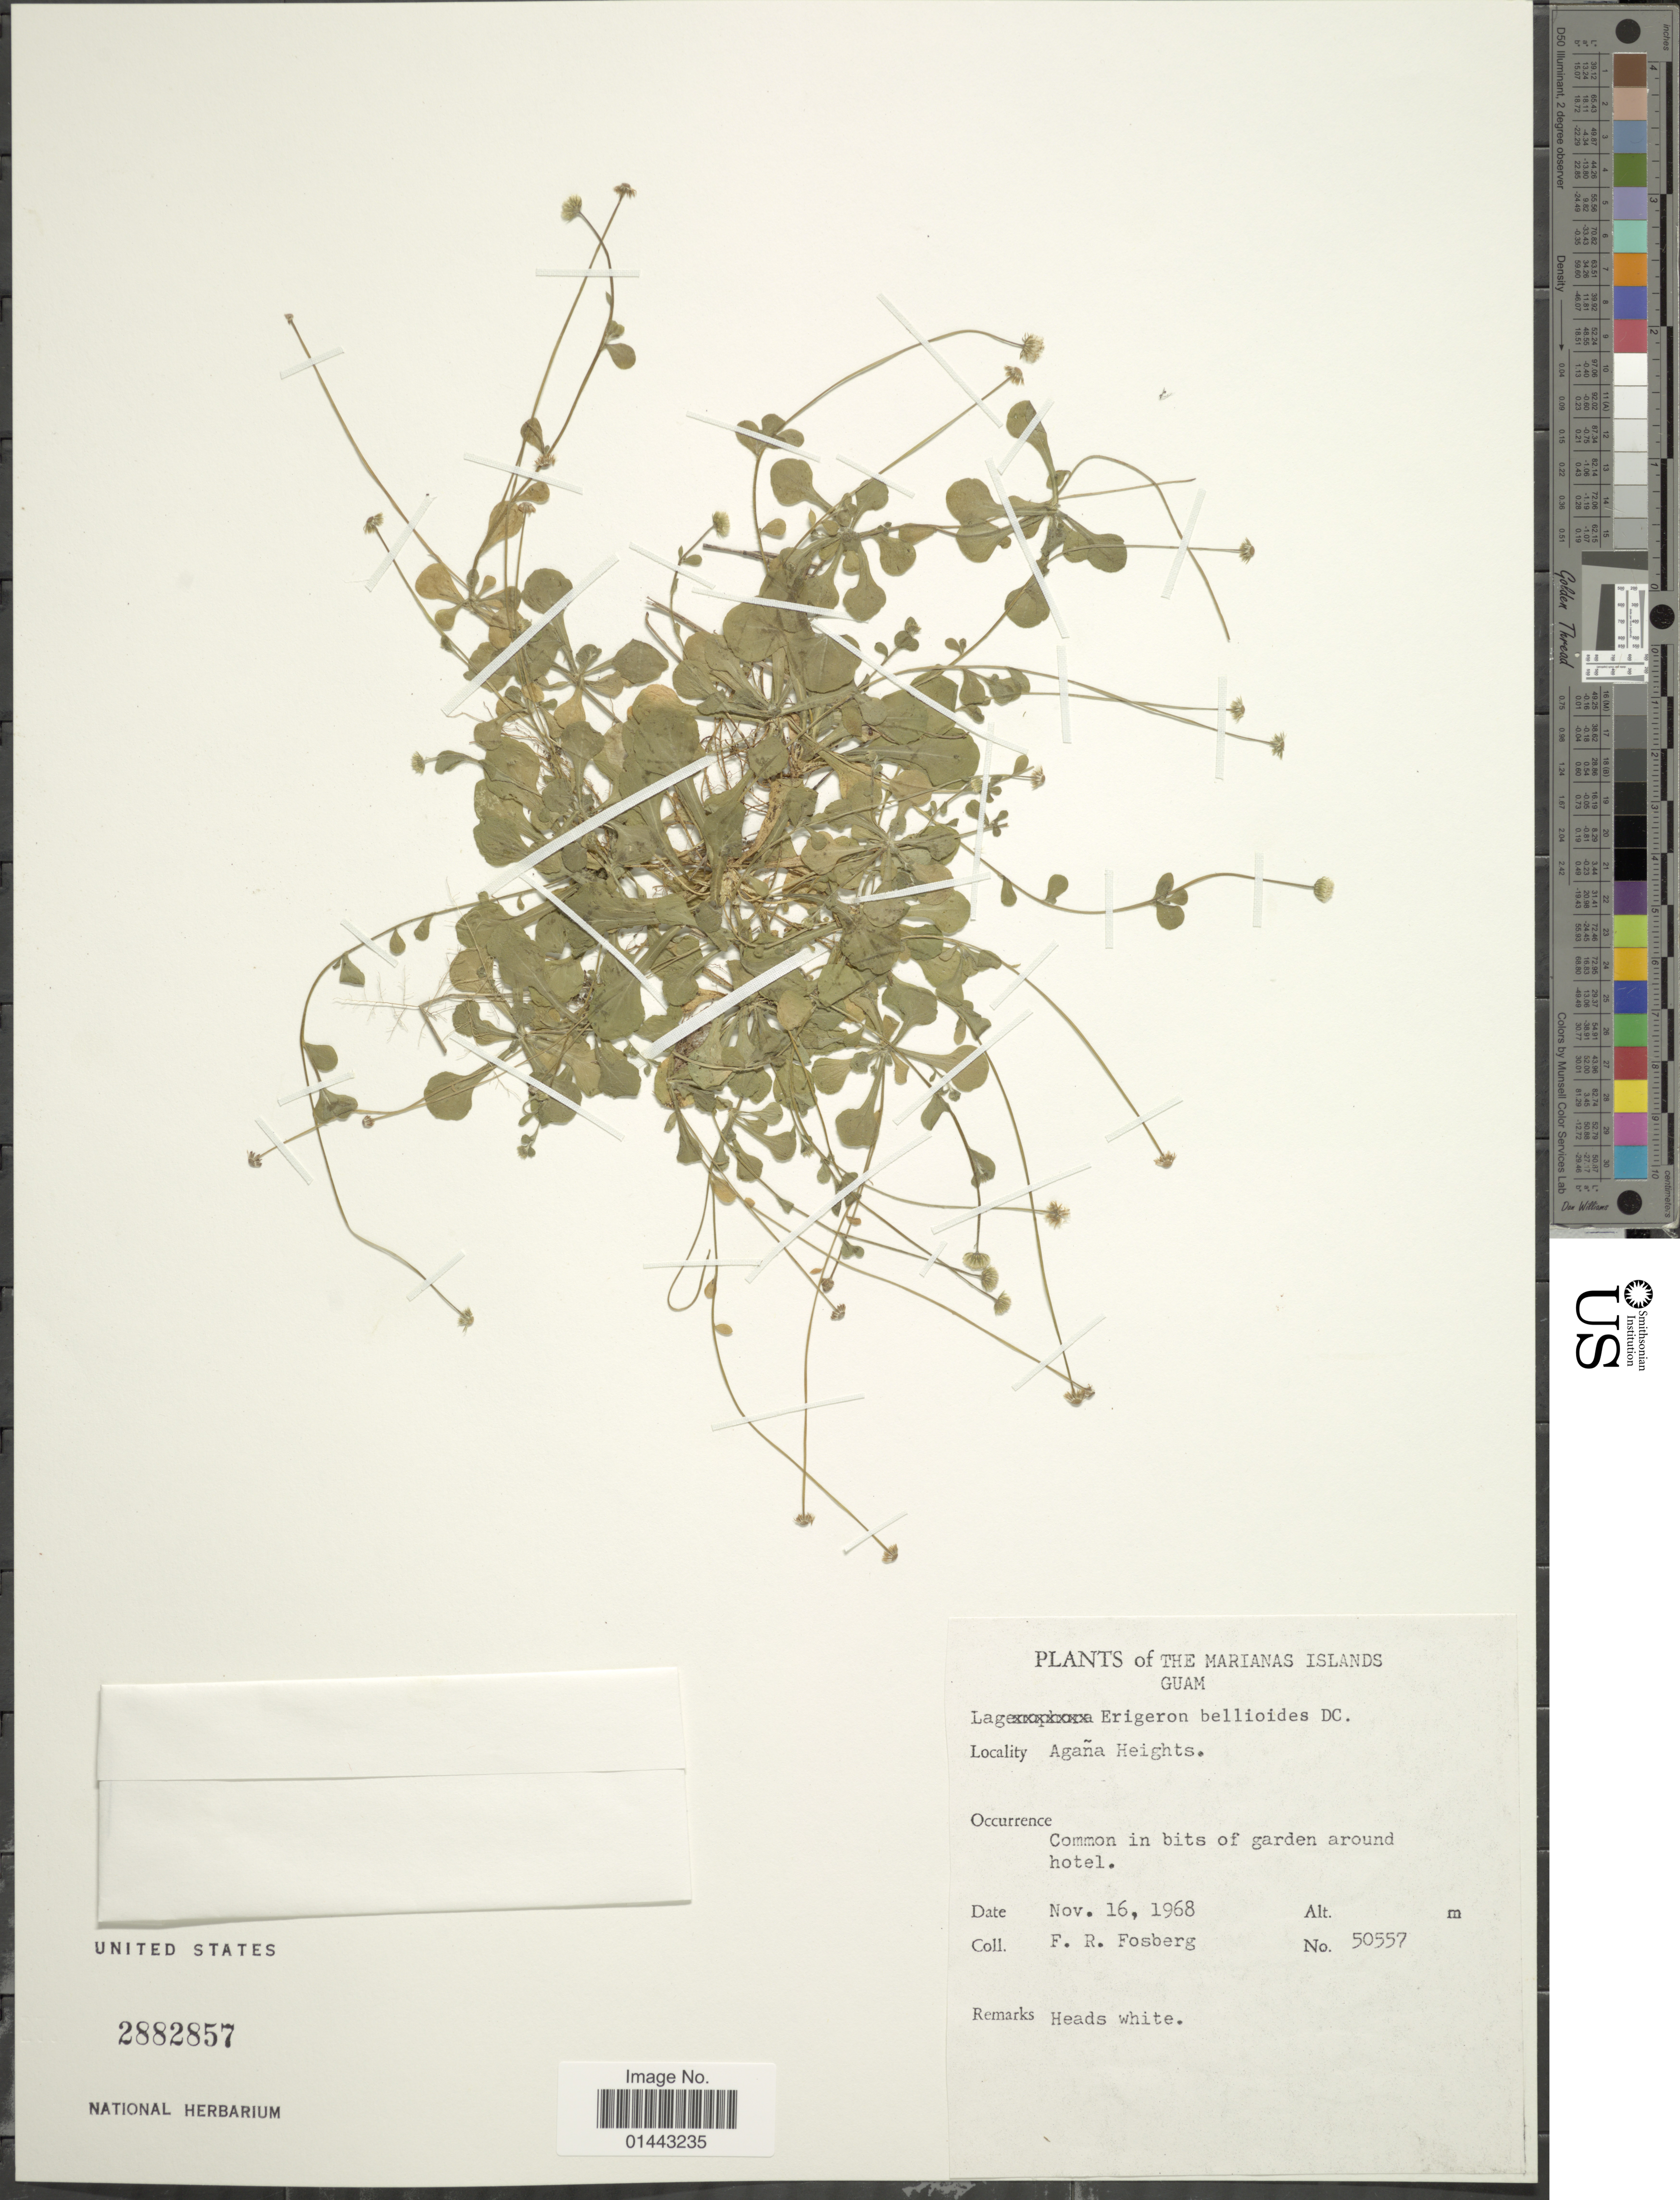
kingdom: Plantae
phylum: Tracheophyta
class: Magnoliopsida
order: Asterales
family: Asteraceae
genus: Erigeron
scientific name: Erigeron bellioides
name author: DC.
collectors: F. R. Fosberg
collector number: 50557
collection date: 1968-11-16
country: Guam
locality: Marianas Islands, Agaña Heights, common in bits of garden around hotel.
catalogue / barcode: US 2882857